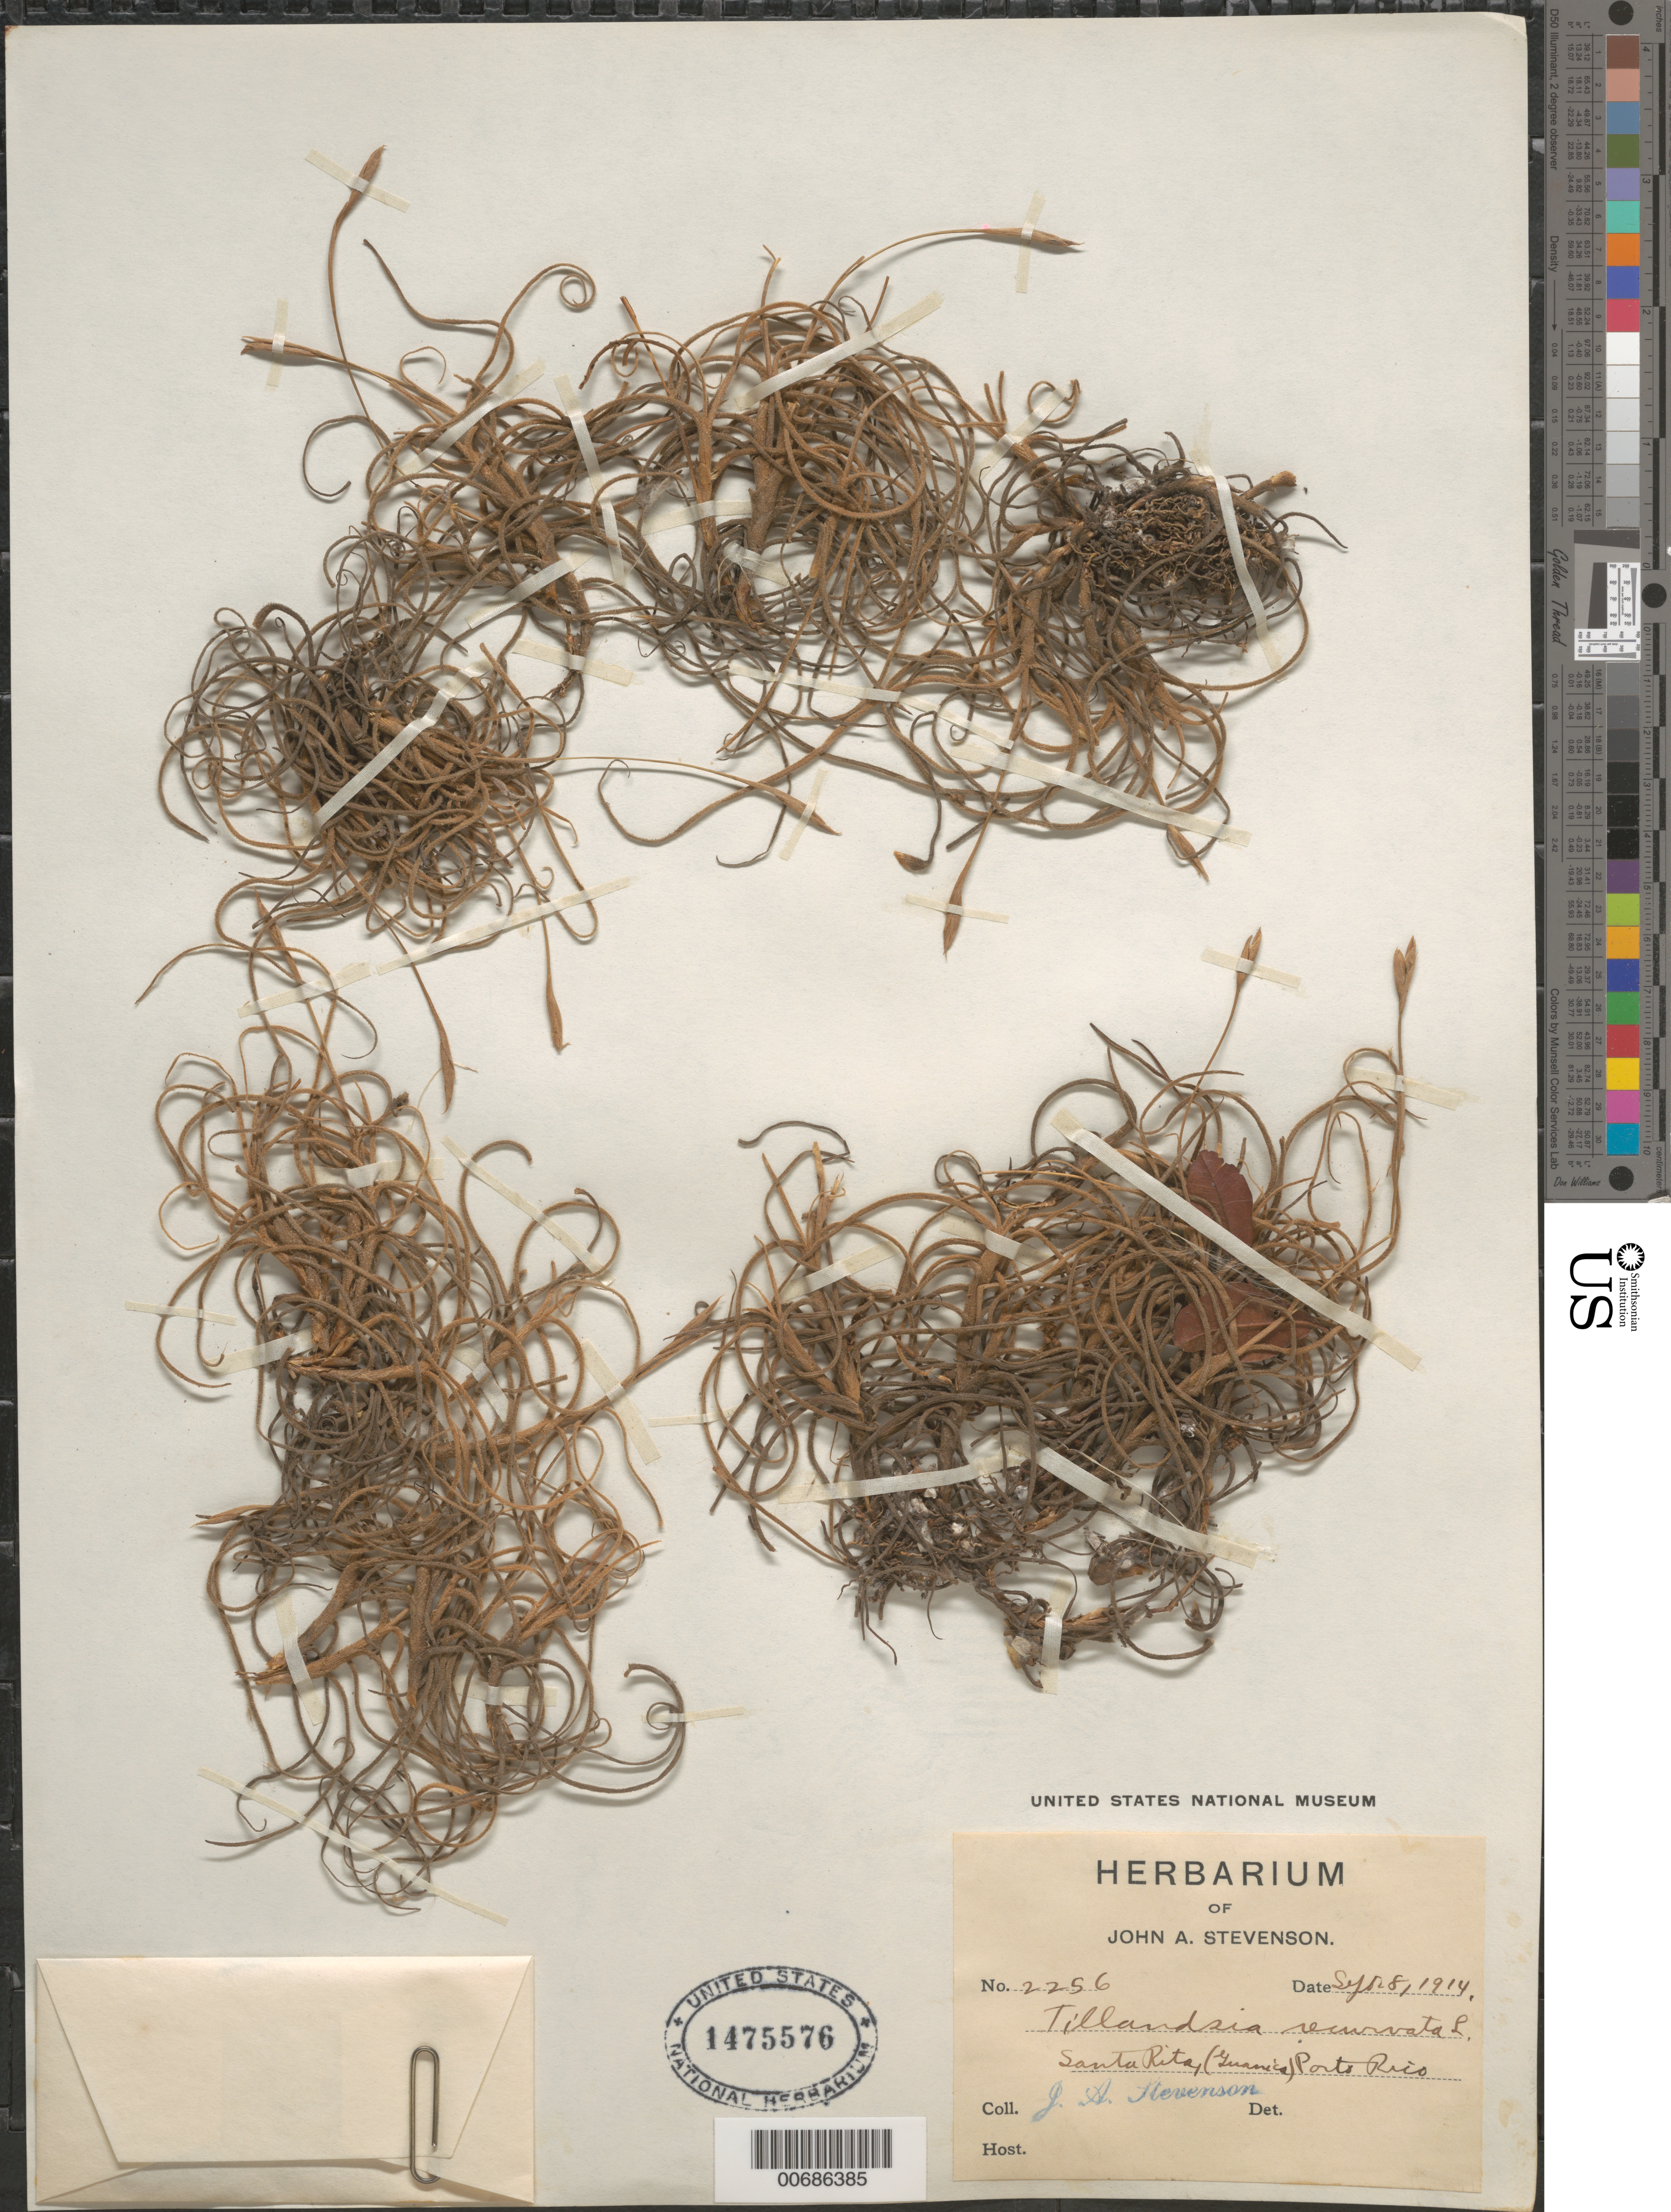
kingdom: Plantae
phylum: Tracheophyta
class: Liliopsida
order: Poales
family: Bromeliaceae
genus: Tillandsia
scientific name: Tillandsia recurvata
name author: L.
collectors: J. Stevenson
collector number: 2256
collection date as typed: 08 Sep 1914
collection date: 1914-09-08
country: Puerto Rico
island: Greater Antilles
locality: Santa Rita, (Guanica)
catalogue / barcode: US 1475576